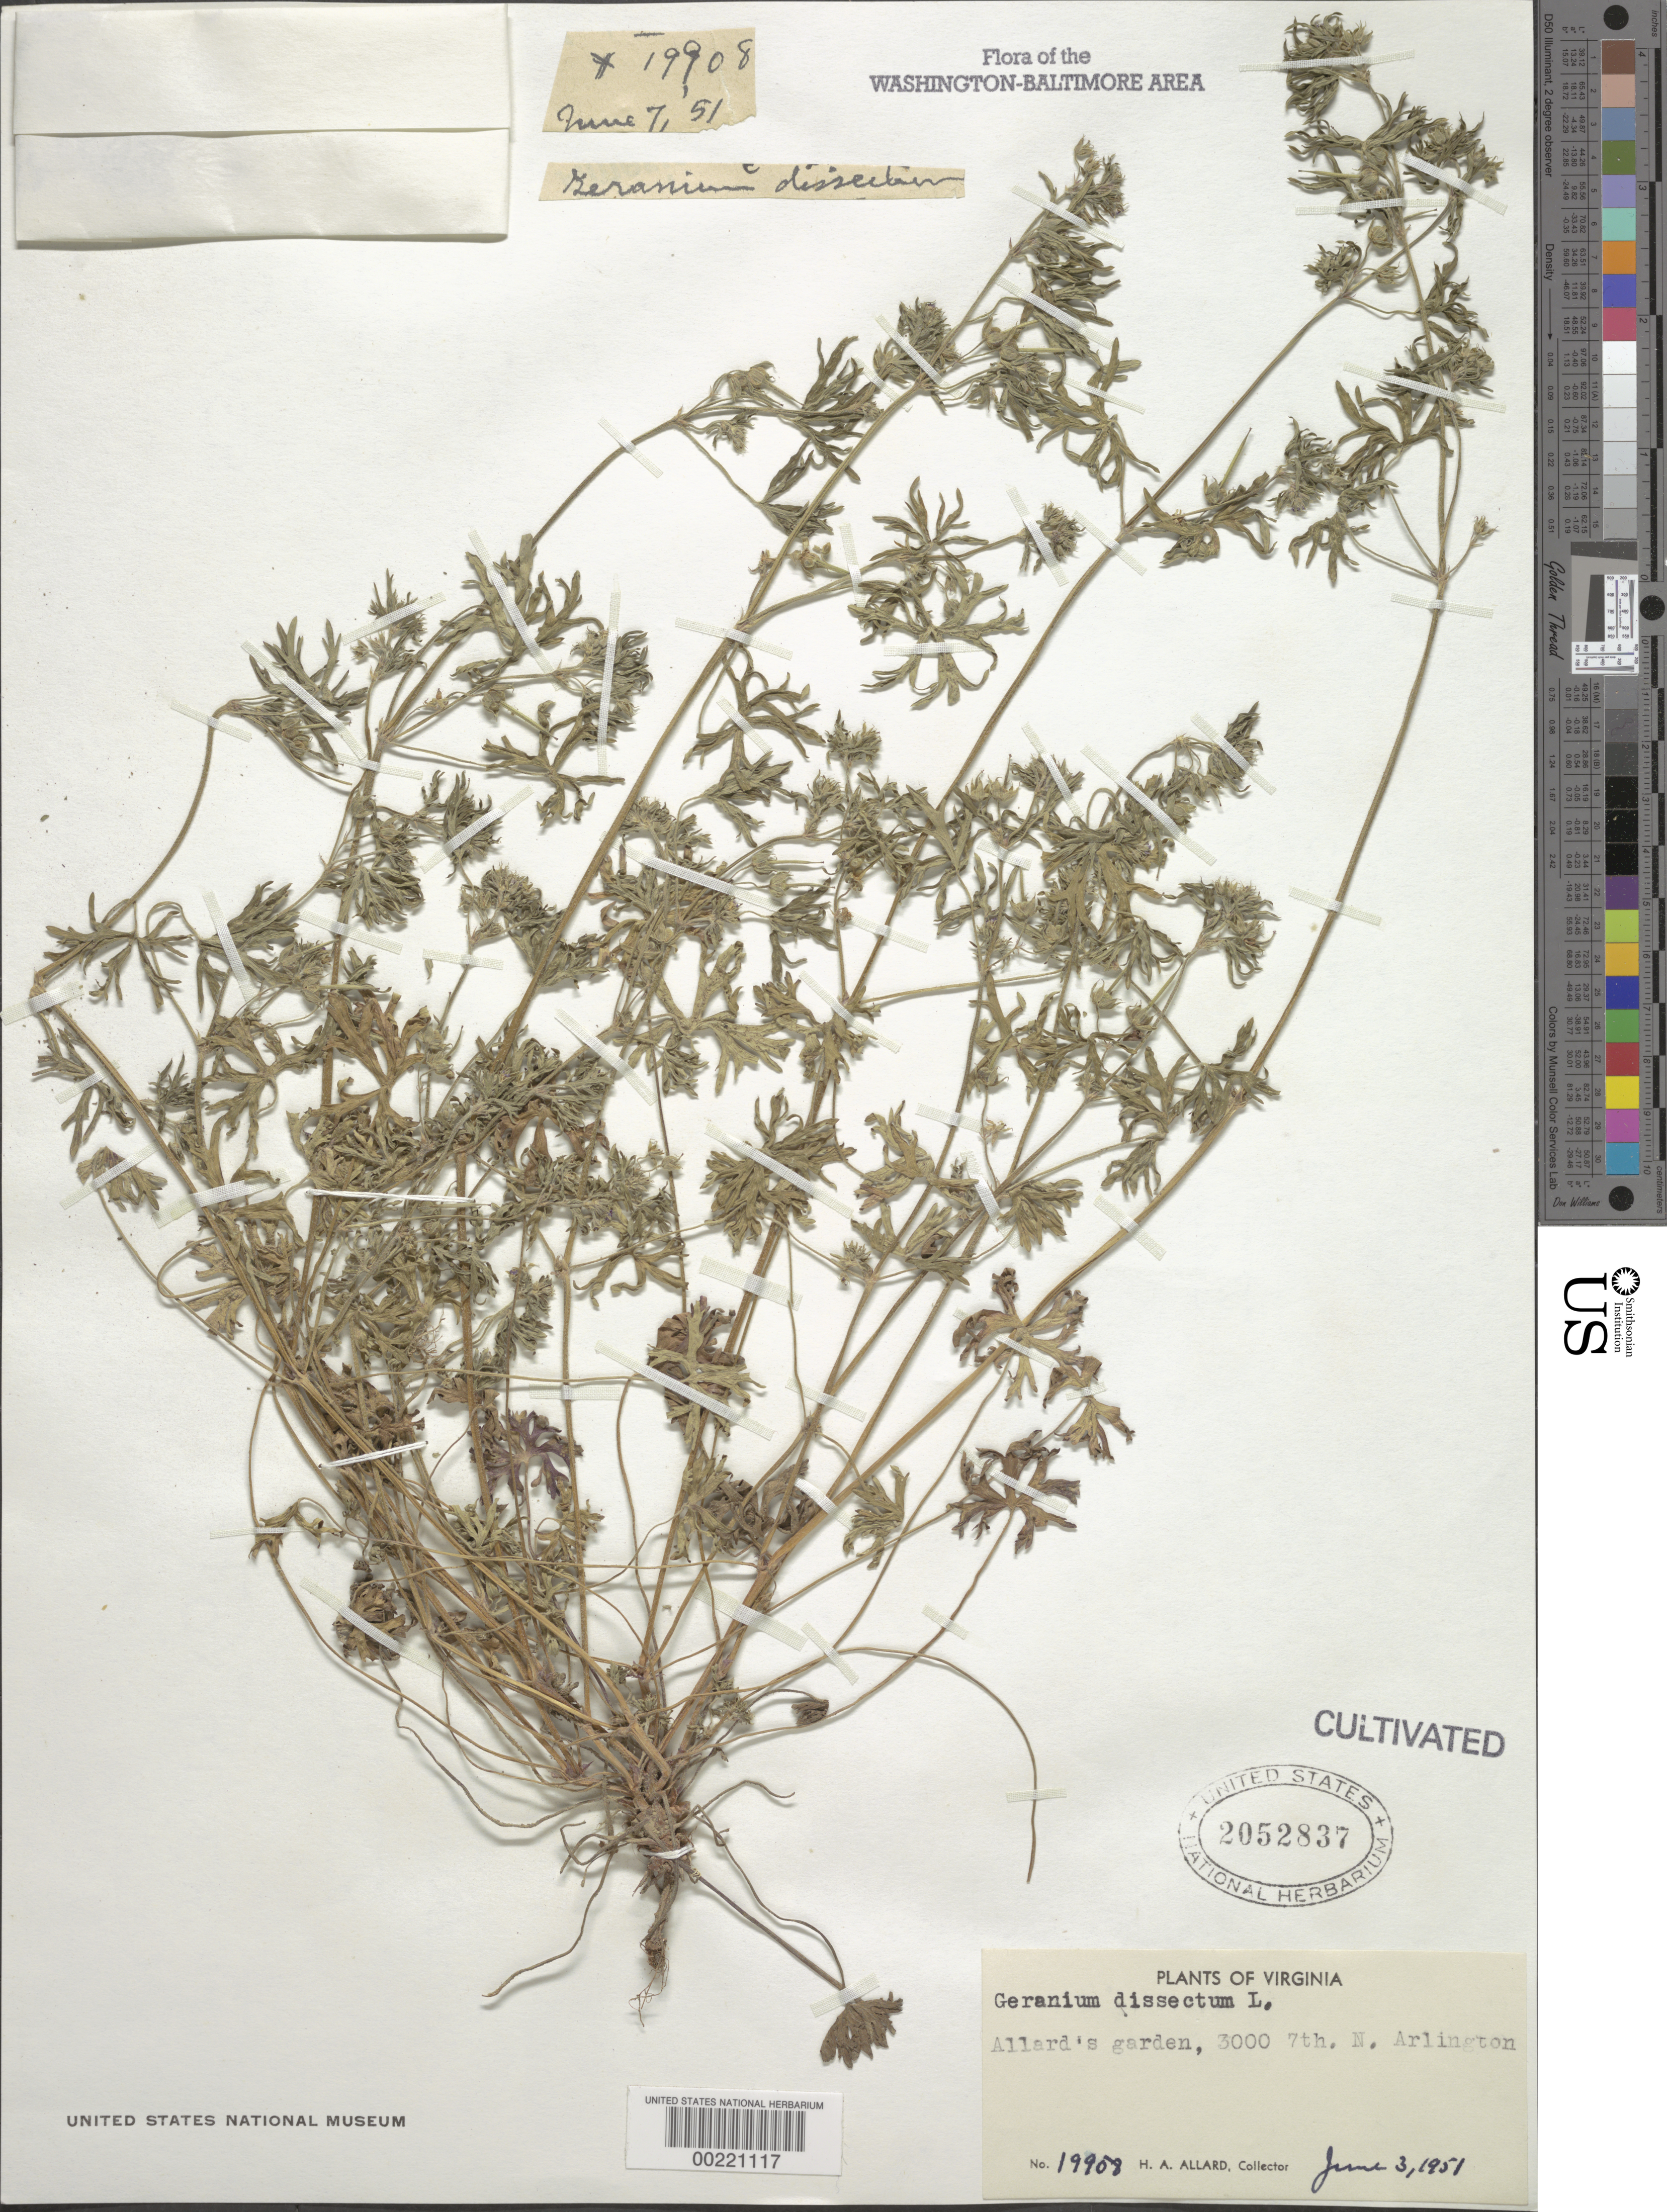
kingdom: Plantae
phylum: Tracheophyta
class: Magnoliopsida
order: Geraniales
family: Geraniaceae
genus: Geranium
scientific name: Geranium dissectum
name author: L.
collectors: H. A. Allard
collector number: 19908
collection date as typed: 03 Jun 1951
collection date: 1951-06-03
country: United States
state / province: Virginia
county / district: Arlington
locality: Arlington, 3000 7th N, Allard's Garden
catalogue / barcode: US 2052837